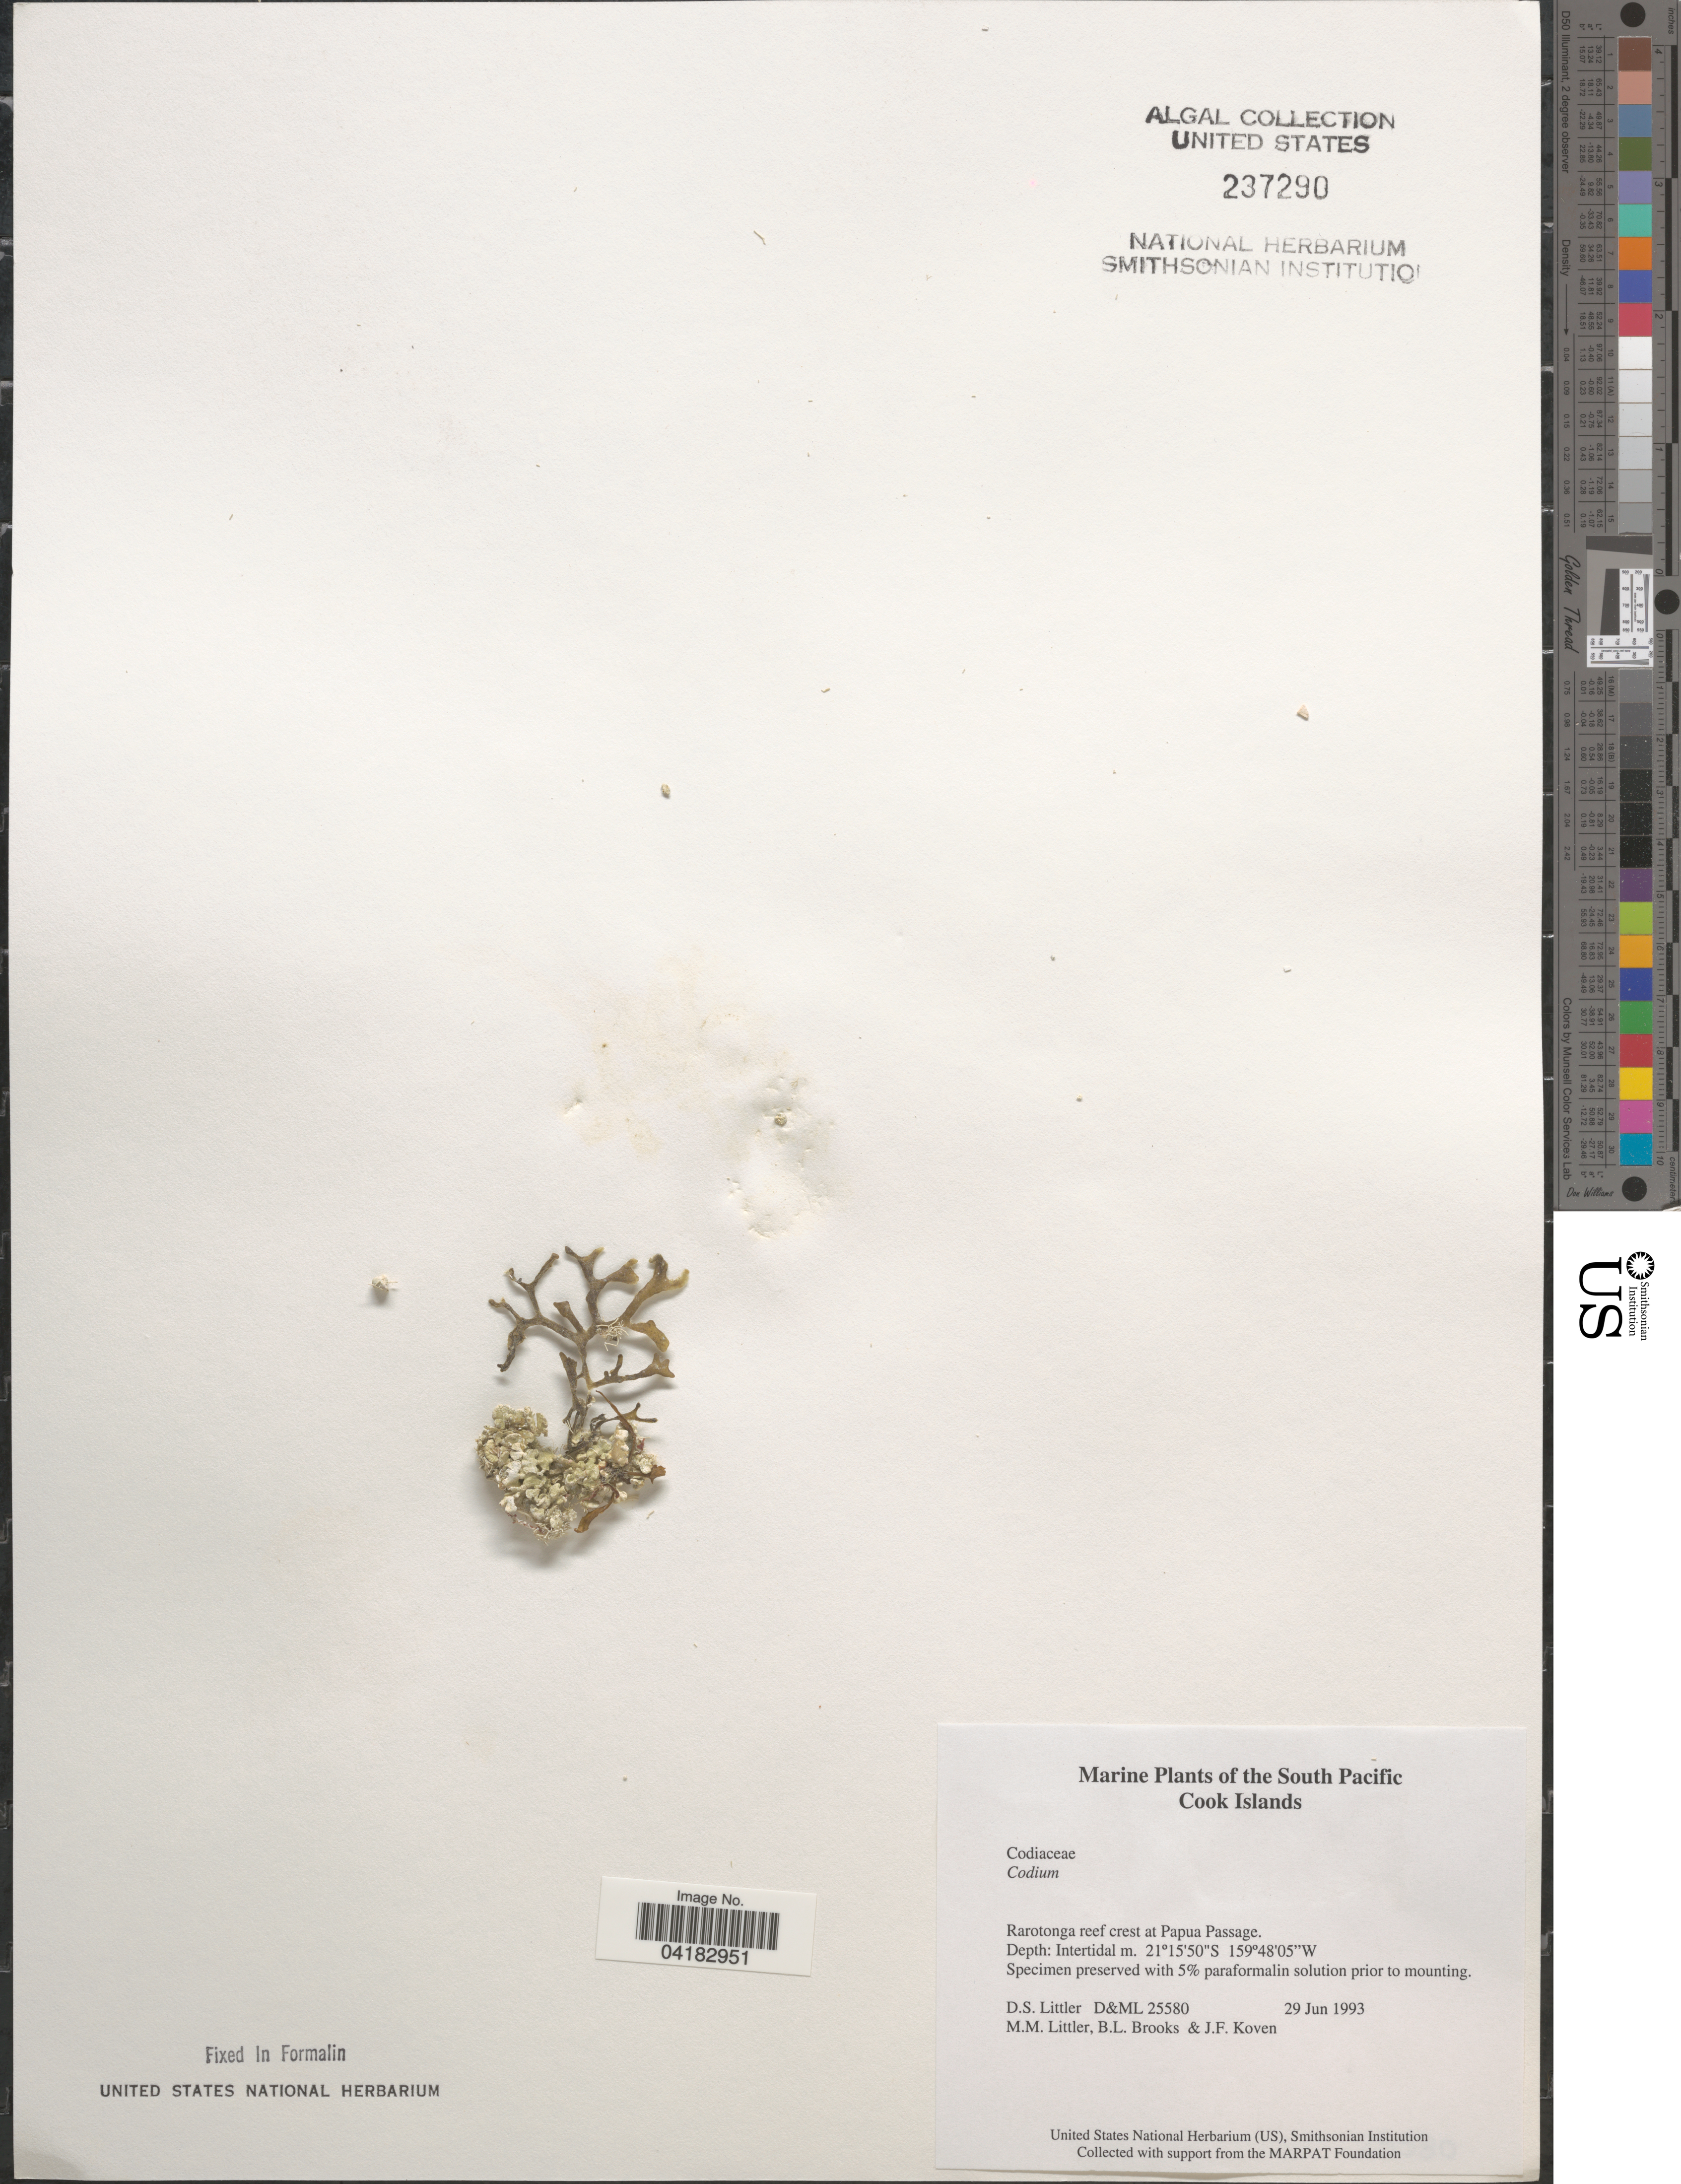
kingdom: Plantae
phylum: Chlorophyta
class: Ulvophyceae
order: Bryopsidales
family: Codiaceae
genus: Codium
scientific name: Codium sp.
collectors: D. S. Littler, B. Brooks & J. Koven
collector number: D&ML25580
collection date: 1993-06-29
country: Cook Islands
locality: South Pacific. Rarotonga reef crest at Papua Passage.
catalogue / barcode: US 237290